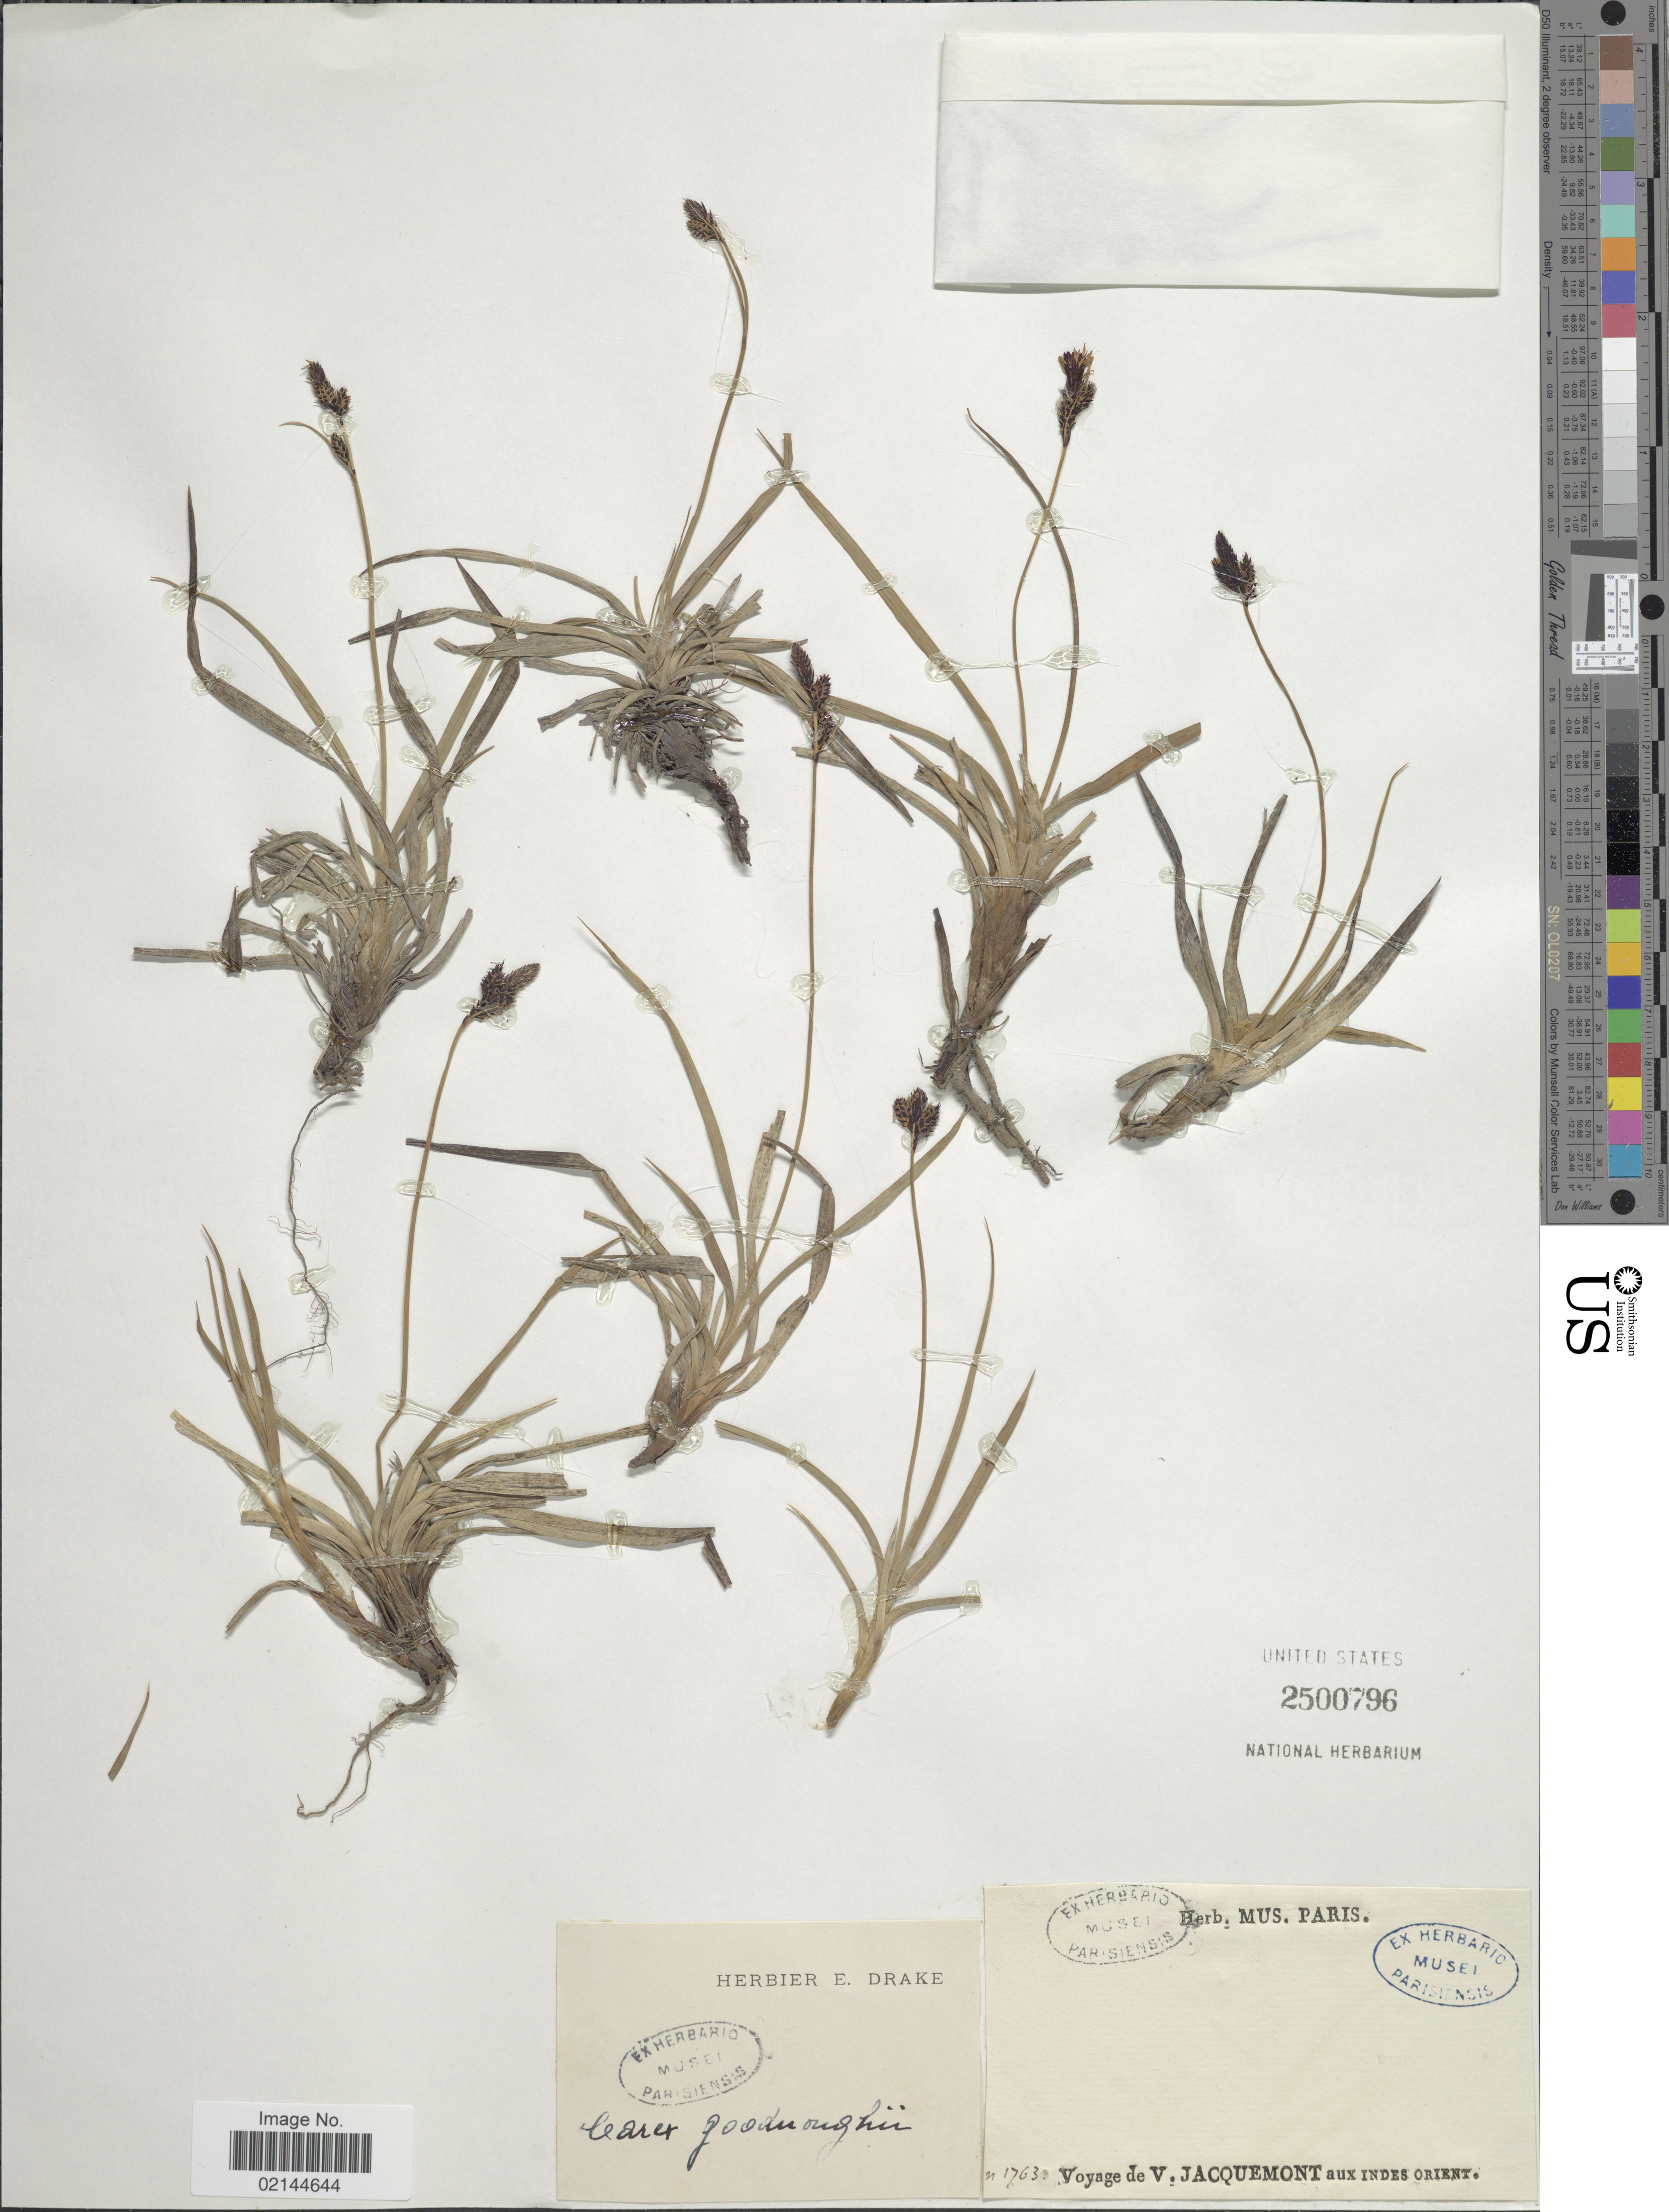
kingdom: Plantae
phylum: Tracheophyta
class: Liliopsida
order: Poales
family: Cyperaceae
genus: Carex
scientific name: Carex nigra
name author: (L.) Reichard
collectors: ex herb. Mus. Paris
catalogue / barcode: US 2500796